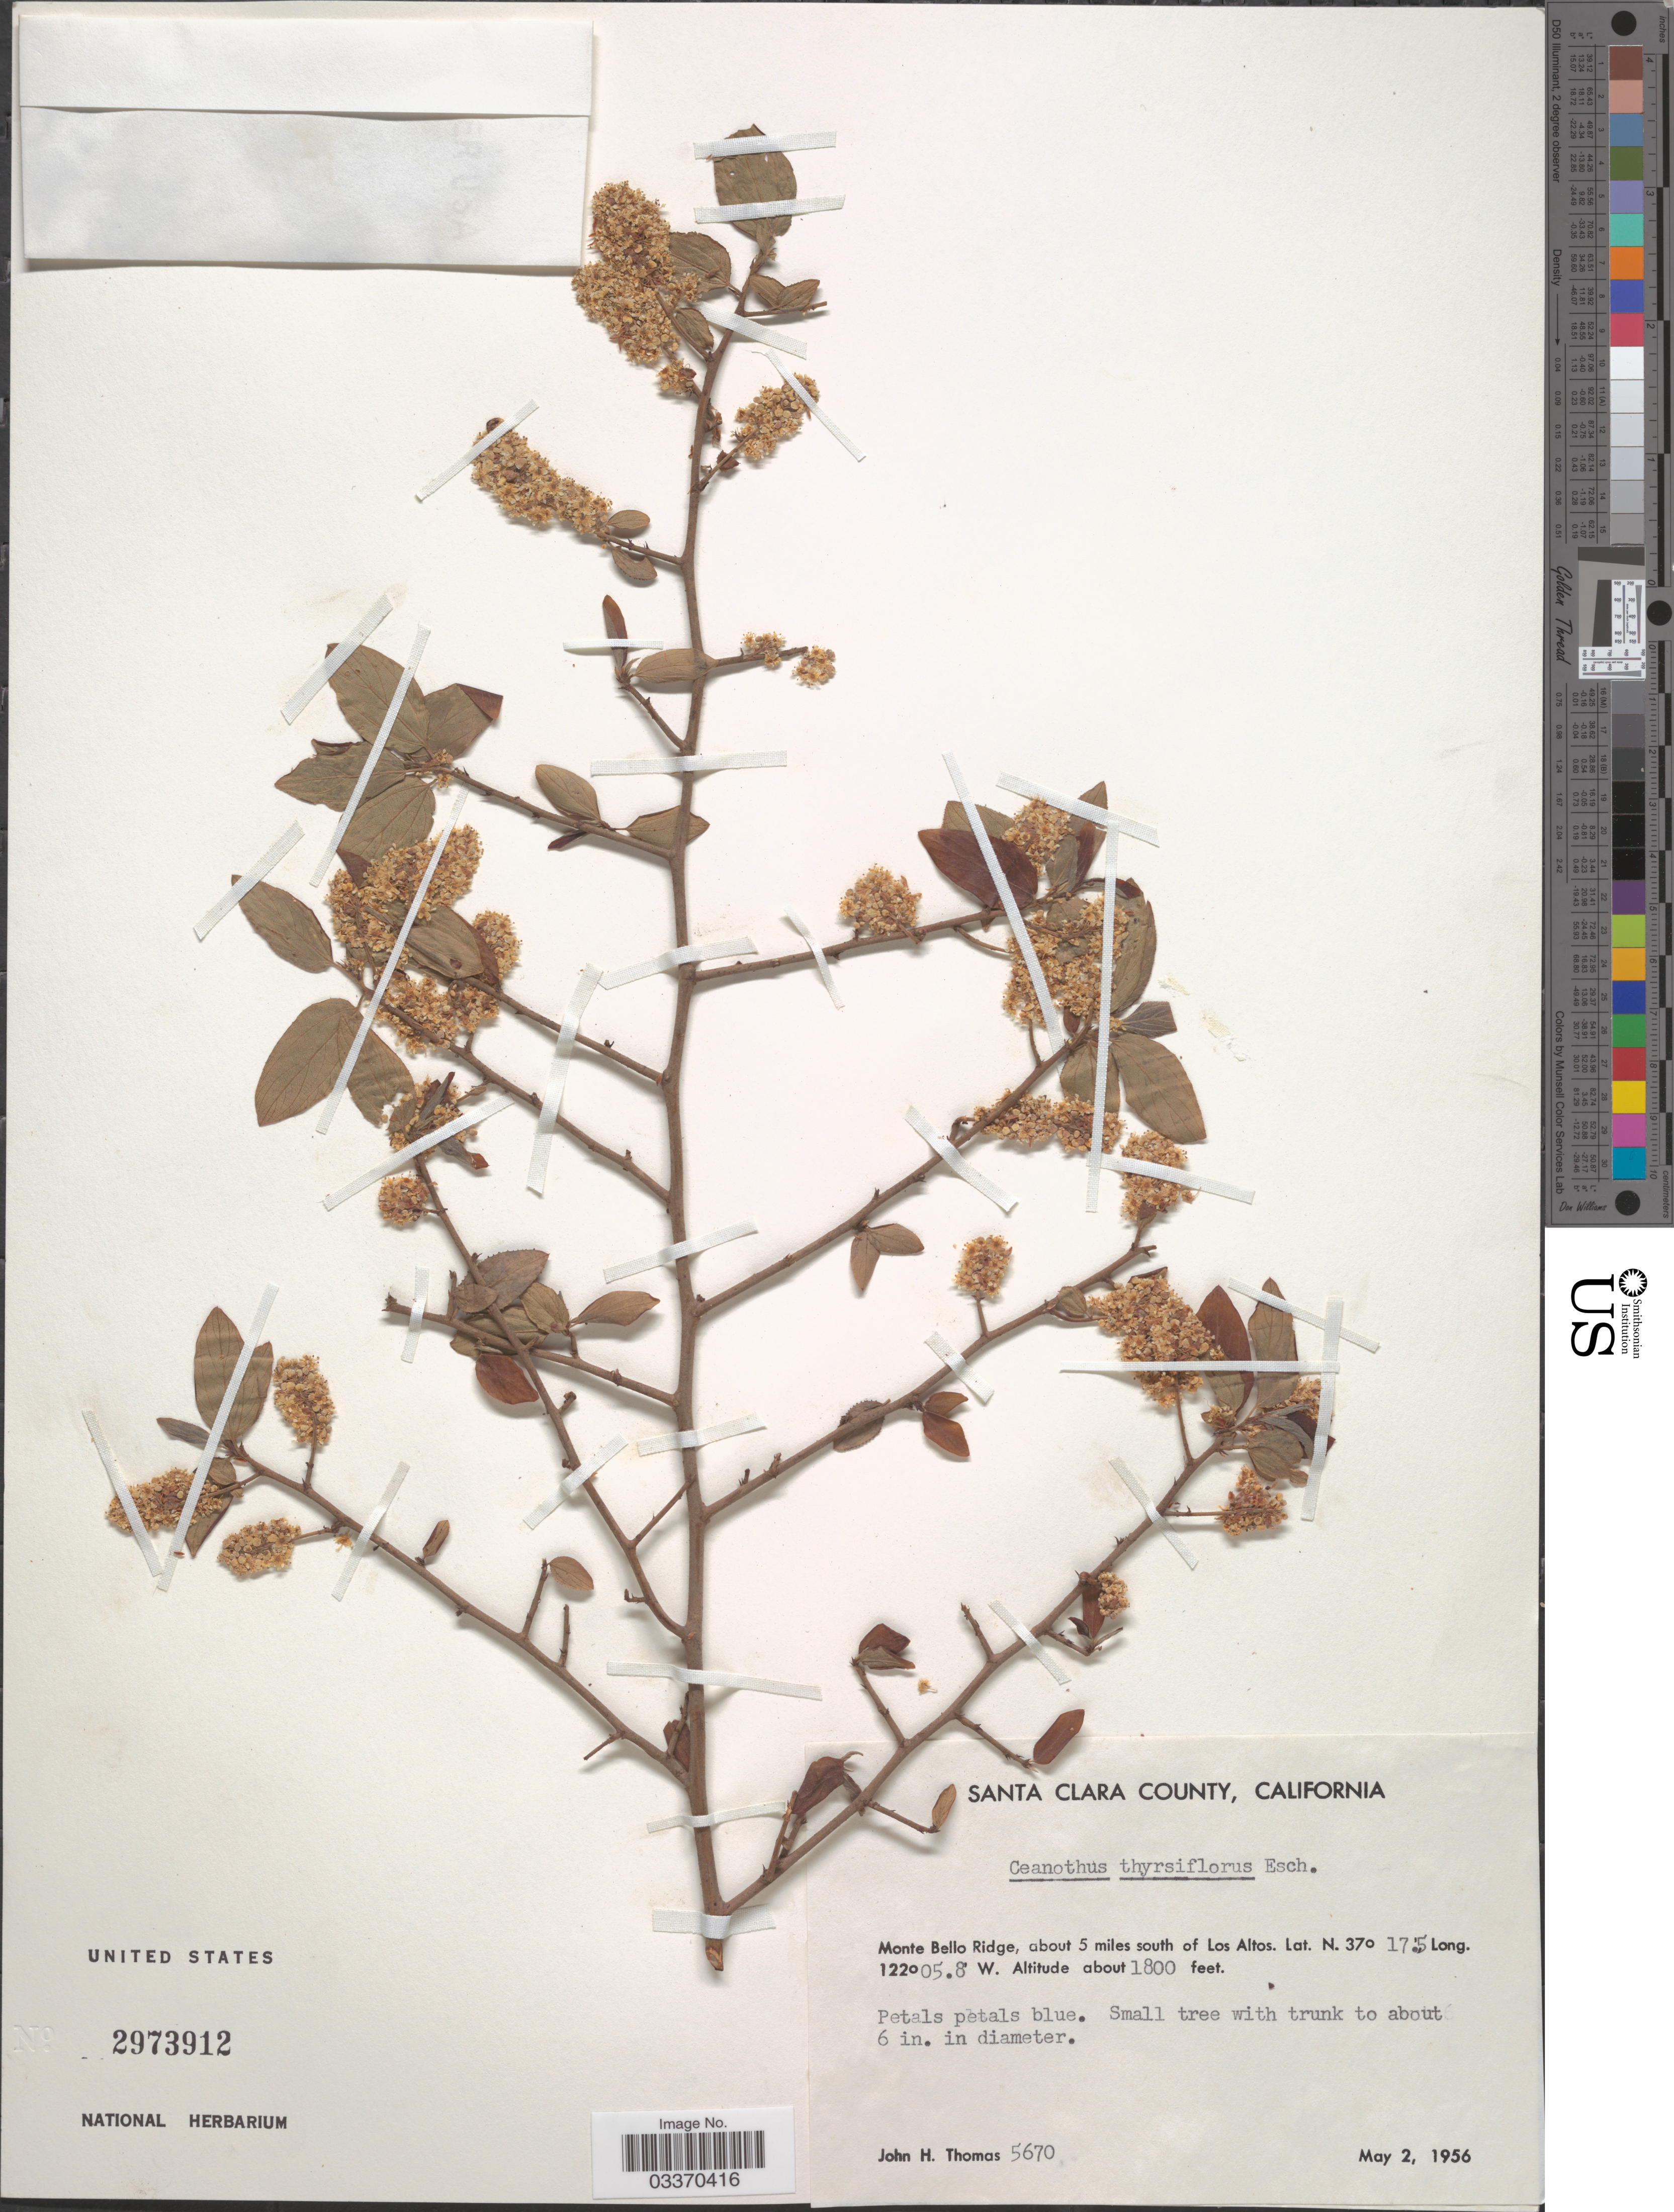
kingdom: Plantae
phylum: Tracheophyta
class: Magnoliopsida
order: Rosales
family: Rhamnaceae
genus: Ceanothus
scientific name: Ceanothus thyrsiflorus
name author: Eschsch.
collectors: J. H. Thomas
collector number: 5670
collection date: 1956-05-02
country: United States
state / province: California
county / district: Santa Clara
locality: Santa Clara County. Monte Bello Ridge, about 5 miles south of Los Altos.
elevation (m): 549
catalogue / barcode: US 2973912